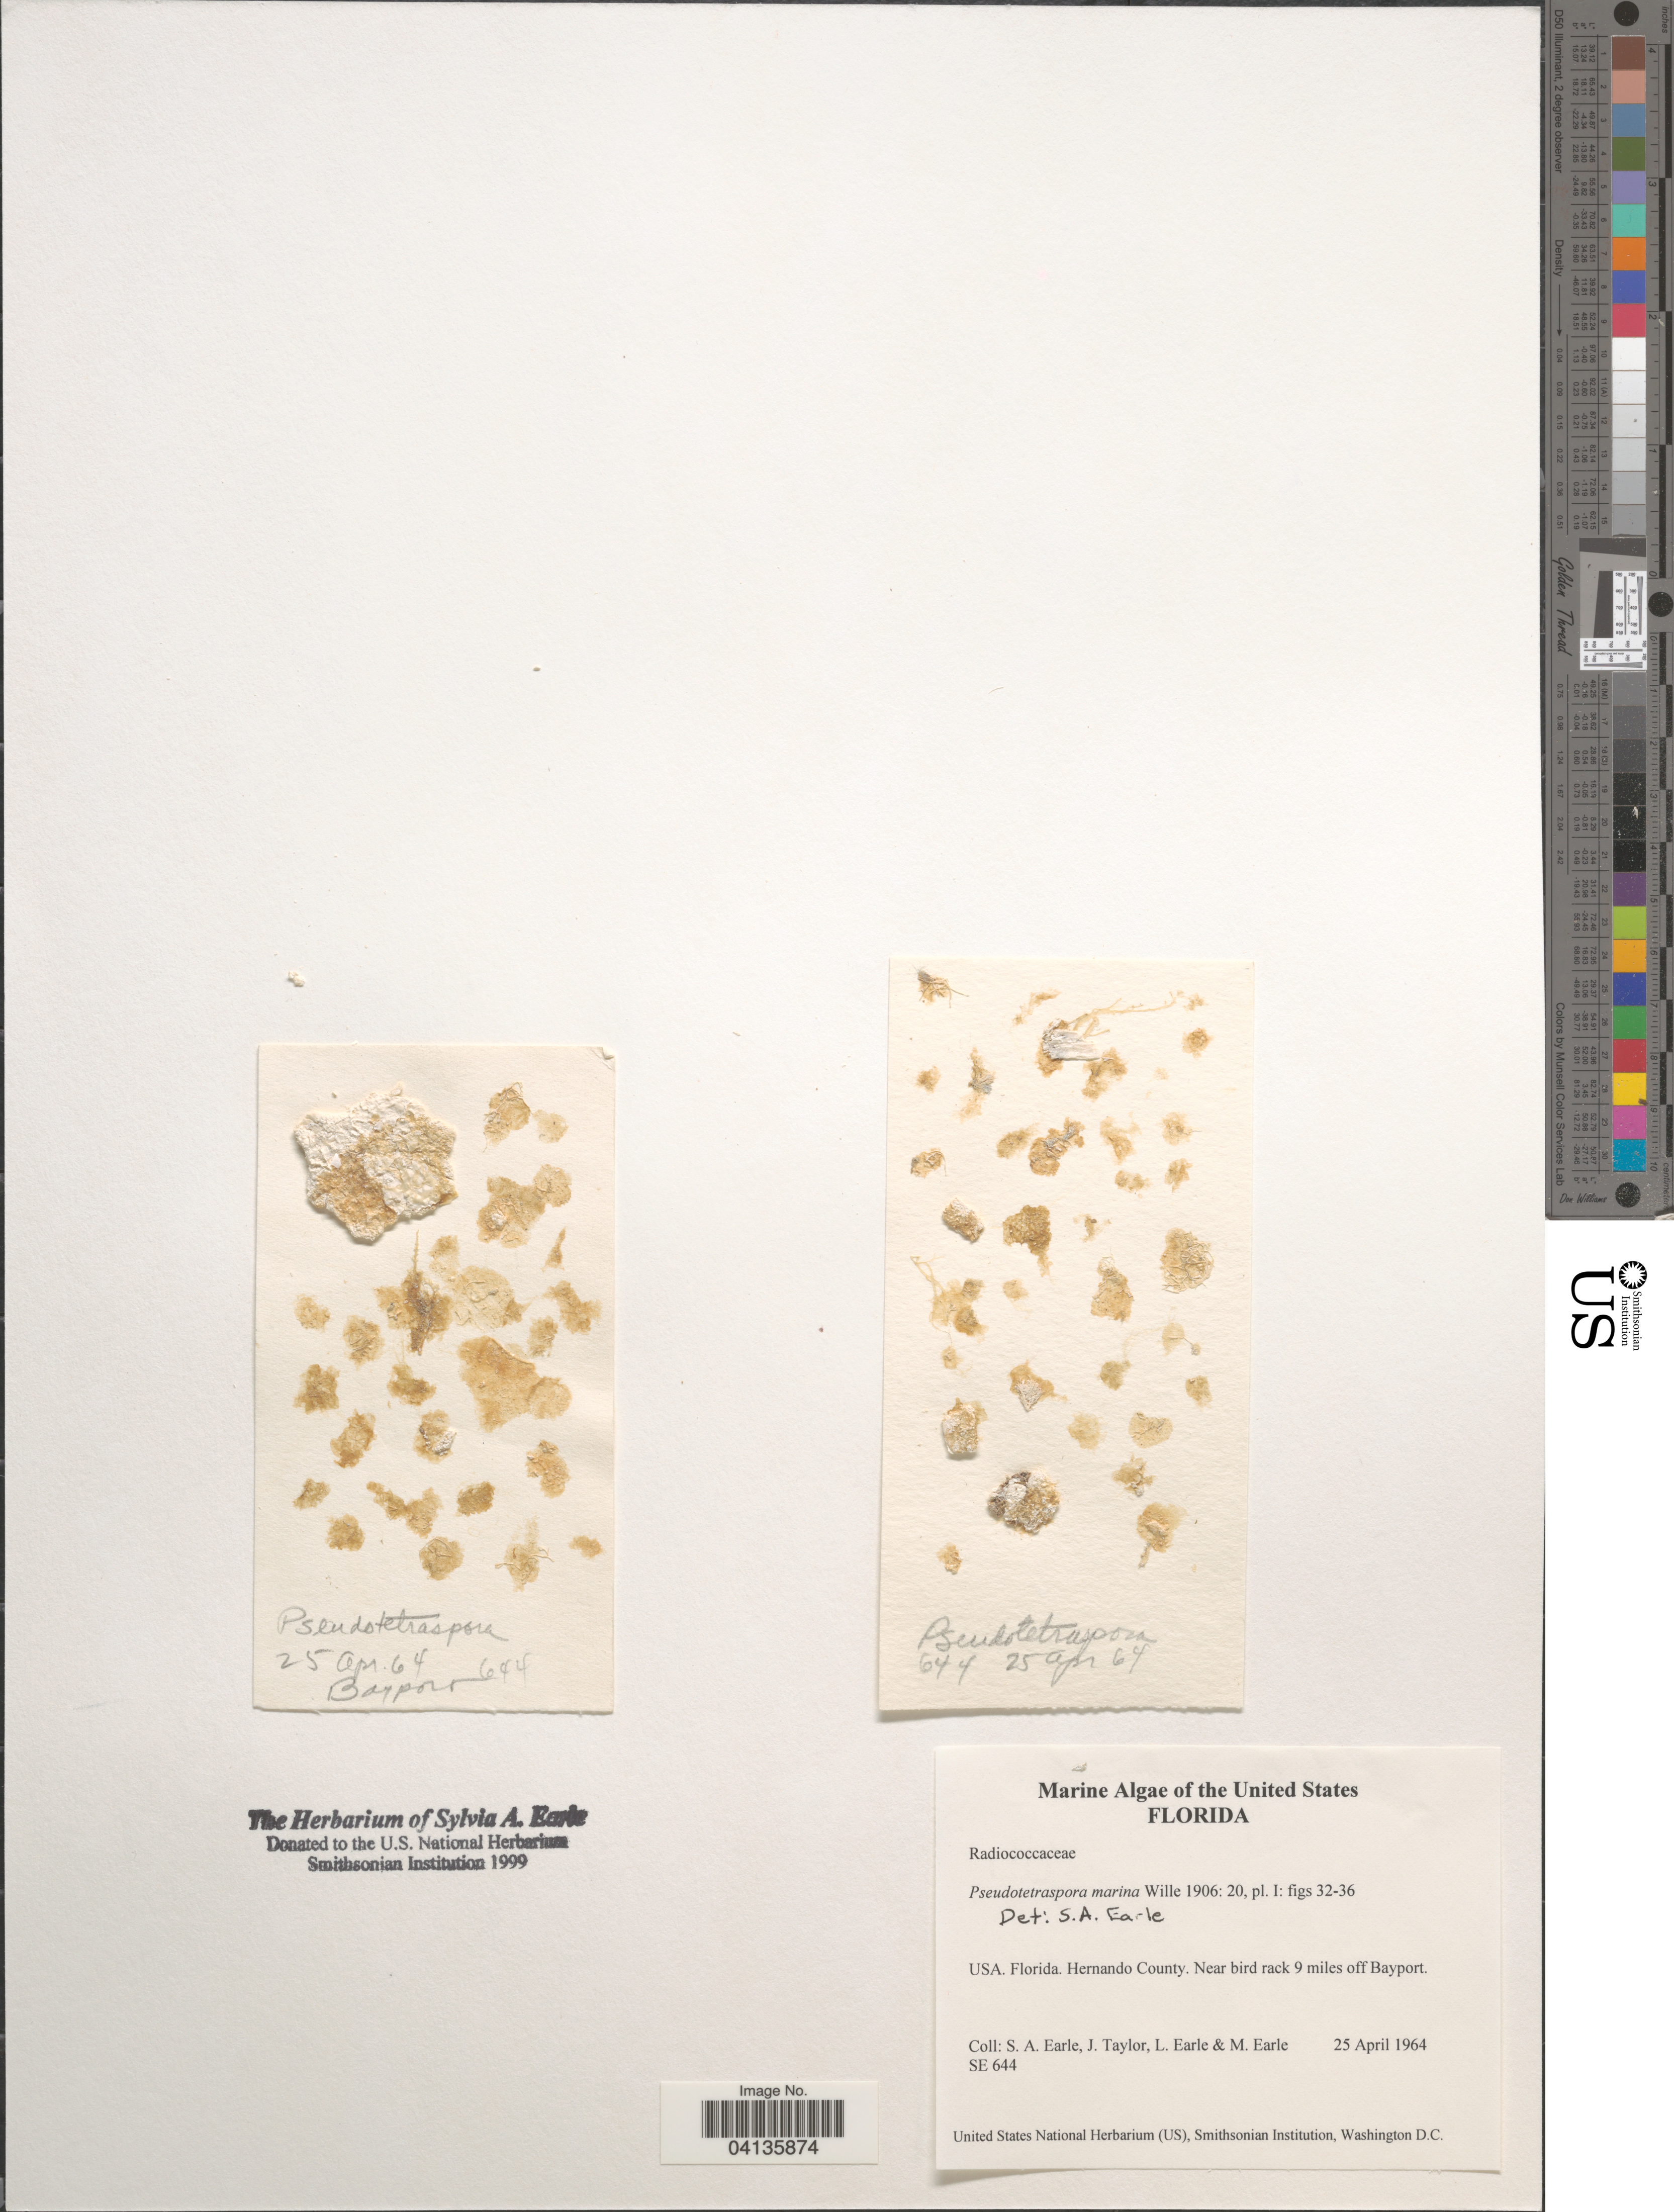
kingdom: Plantae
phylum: Chlorophyta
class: Chlorophyceae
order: Tetrasporales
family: Palmellopsidaceae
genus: Pseudotetraspora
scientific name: Pseudotetraspora marina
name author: N.Wille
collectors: S. A. Earle, J. Taylor, L. Earle & M. Earle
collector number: SE 644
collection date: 1964-04-25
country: United States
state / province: Florida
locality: Hernando County. Near bird rack 9 miles off Bayport.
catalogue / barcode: US 238785